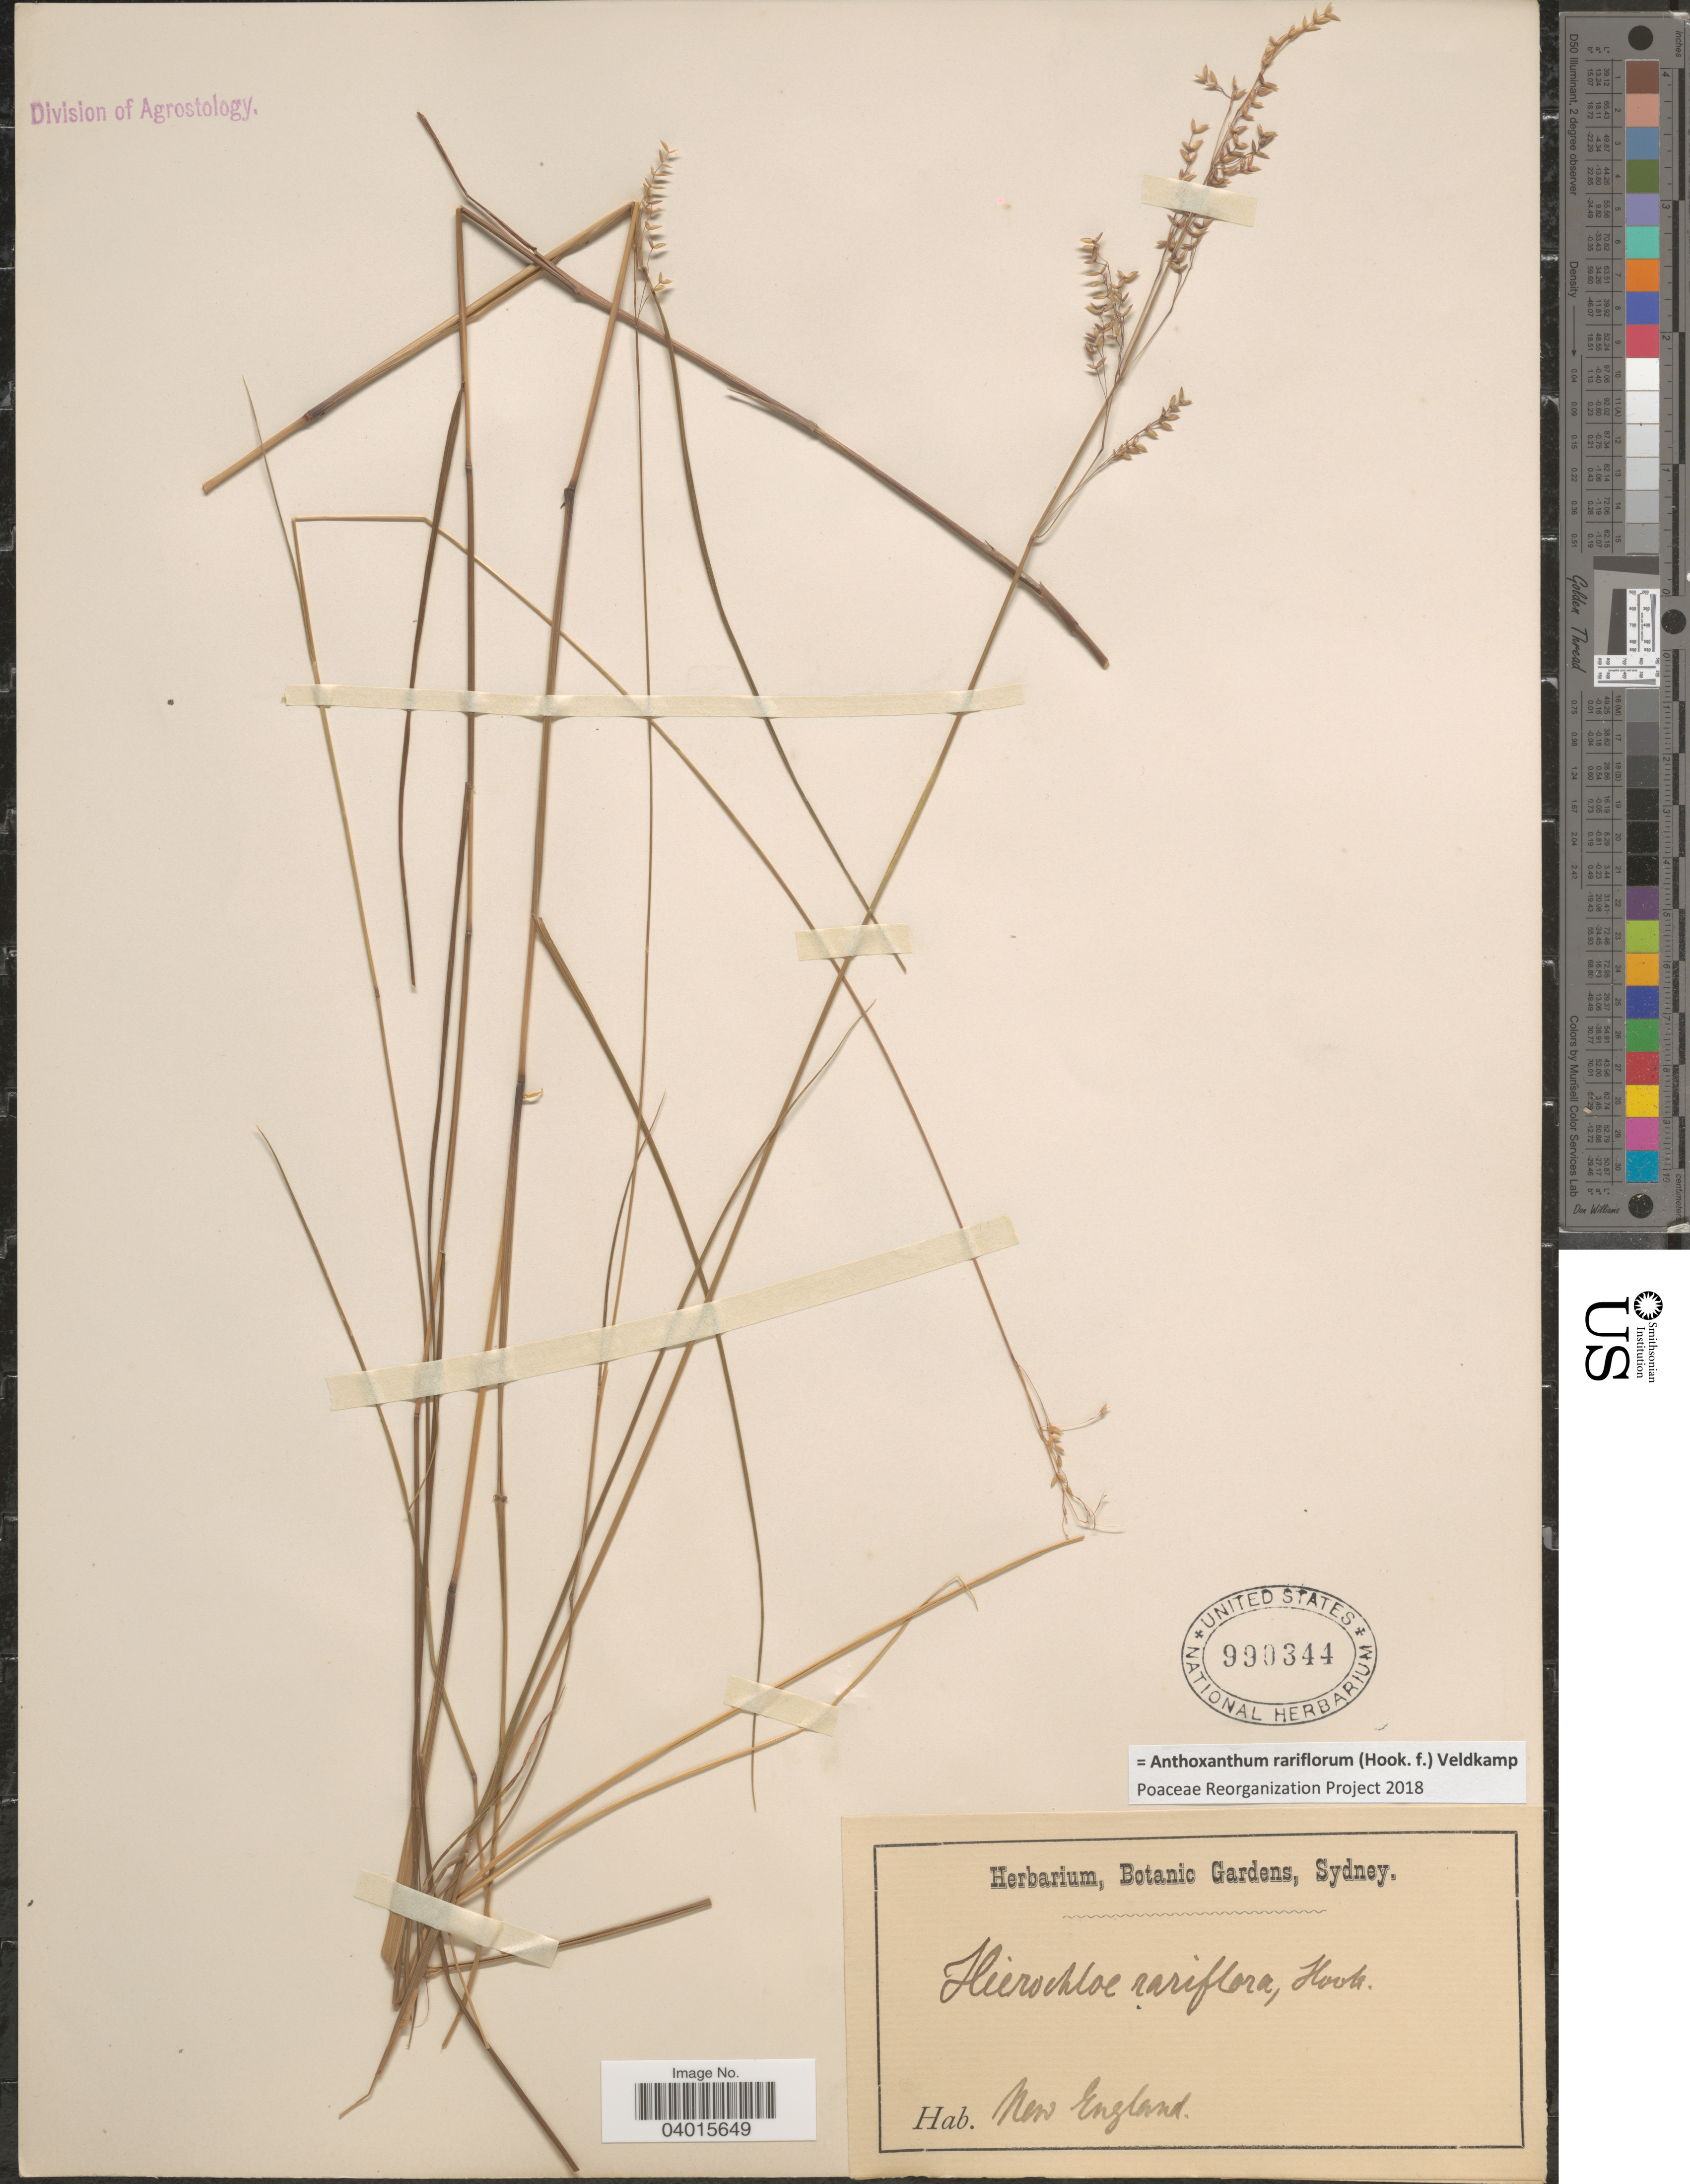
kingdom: Plantae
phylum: Tracheophyta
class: Liliopsida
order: Poales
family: Poaceae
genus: Anthoxanthum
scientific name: Anthoxanthum rariflorum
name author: (Hook. f.) Veldkamp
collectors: ex Herb. Bot. Gard. Sydney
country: Australia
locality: New England.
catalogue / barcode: US 990344